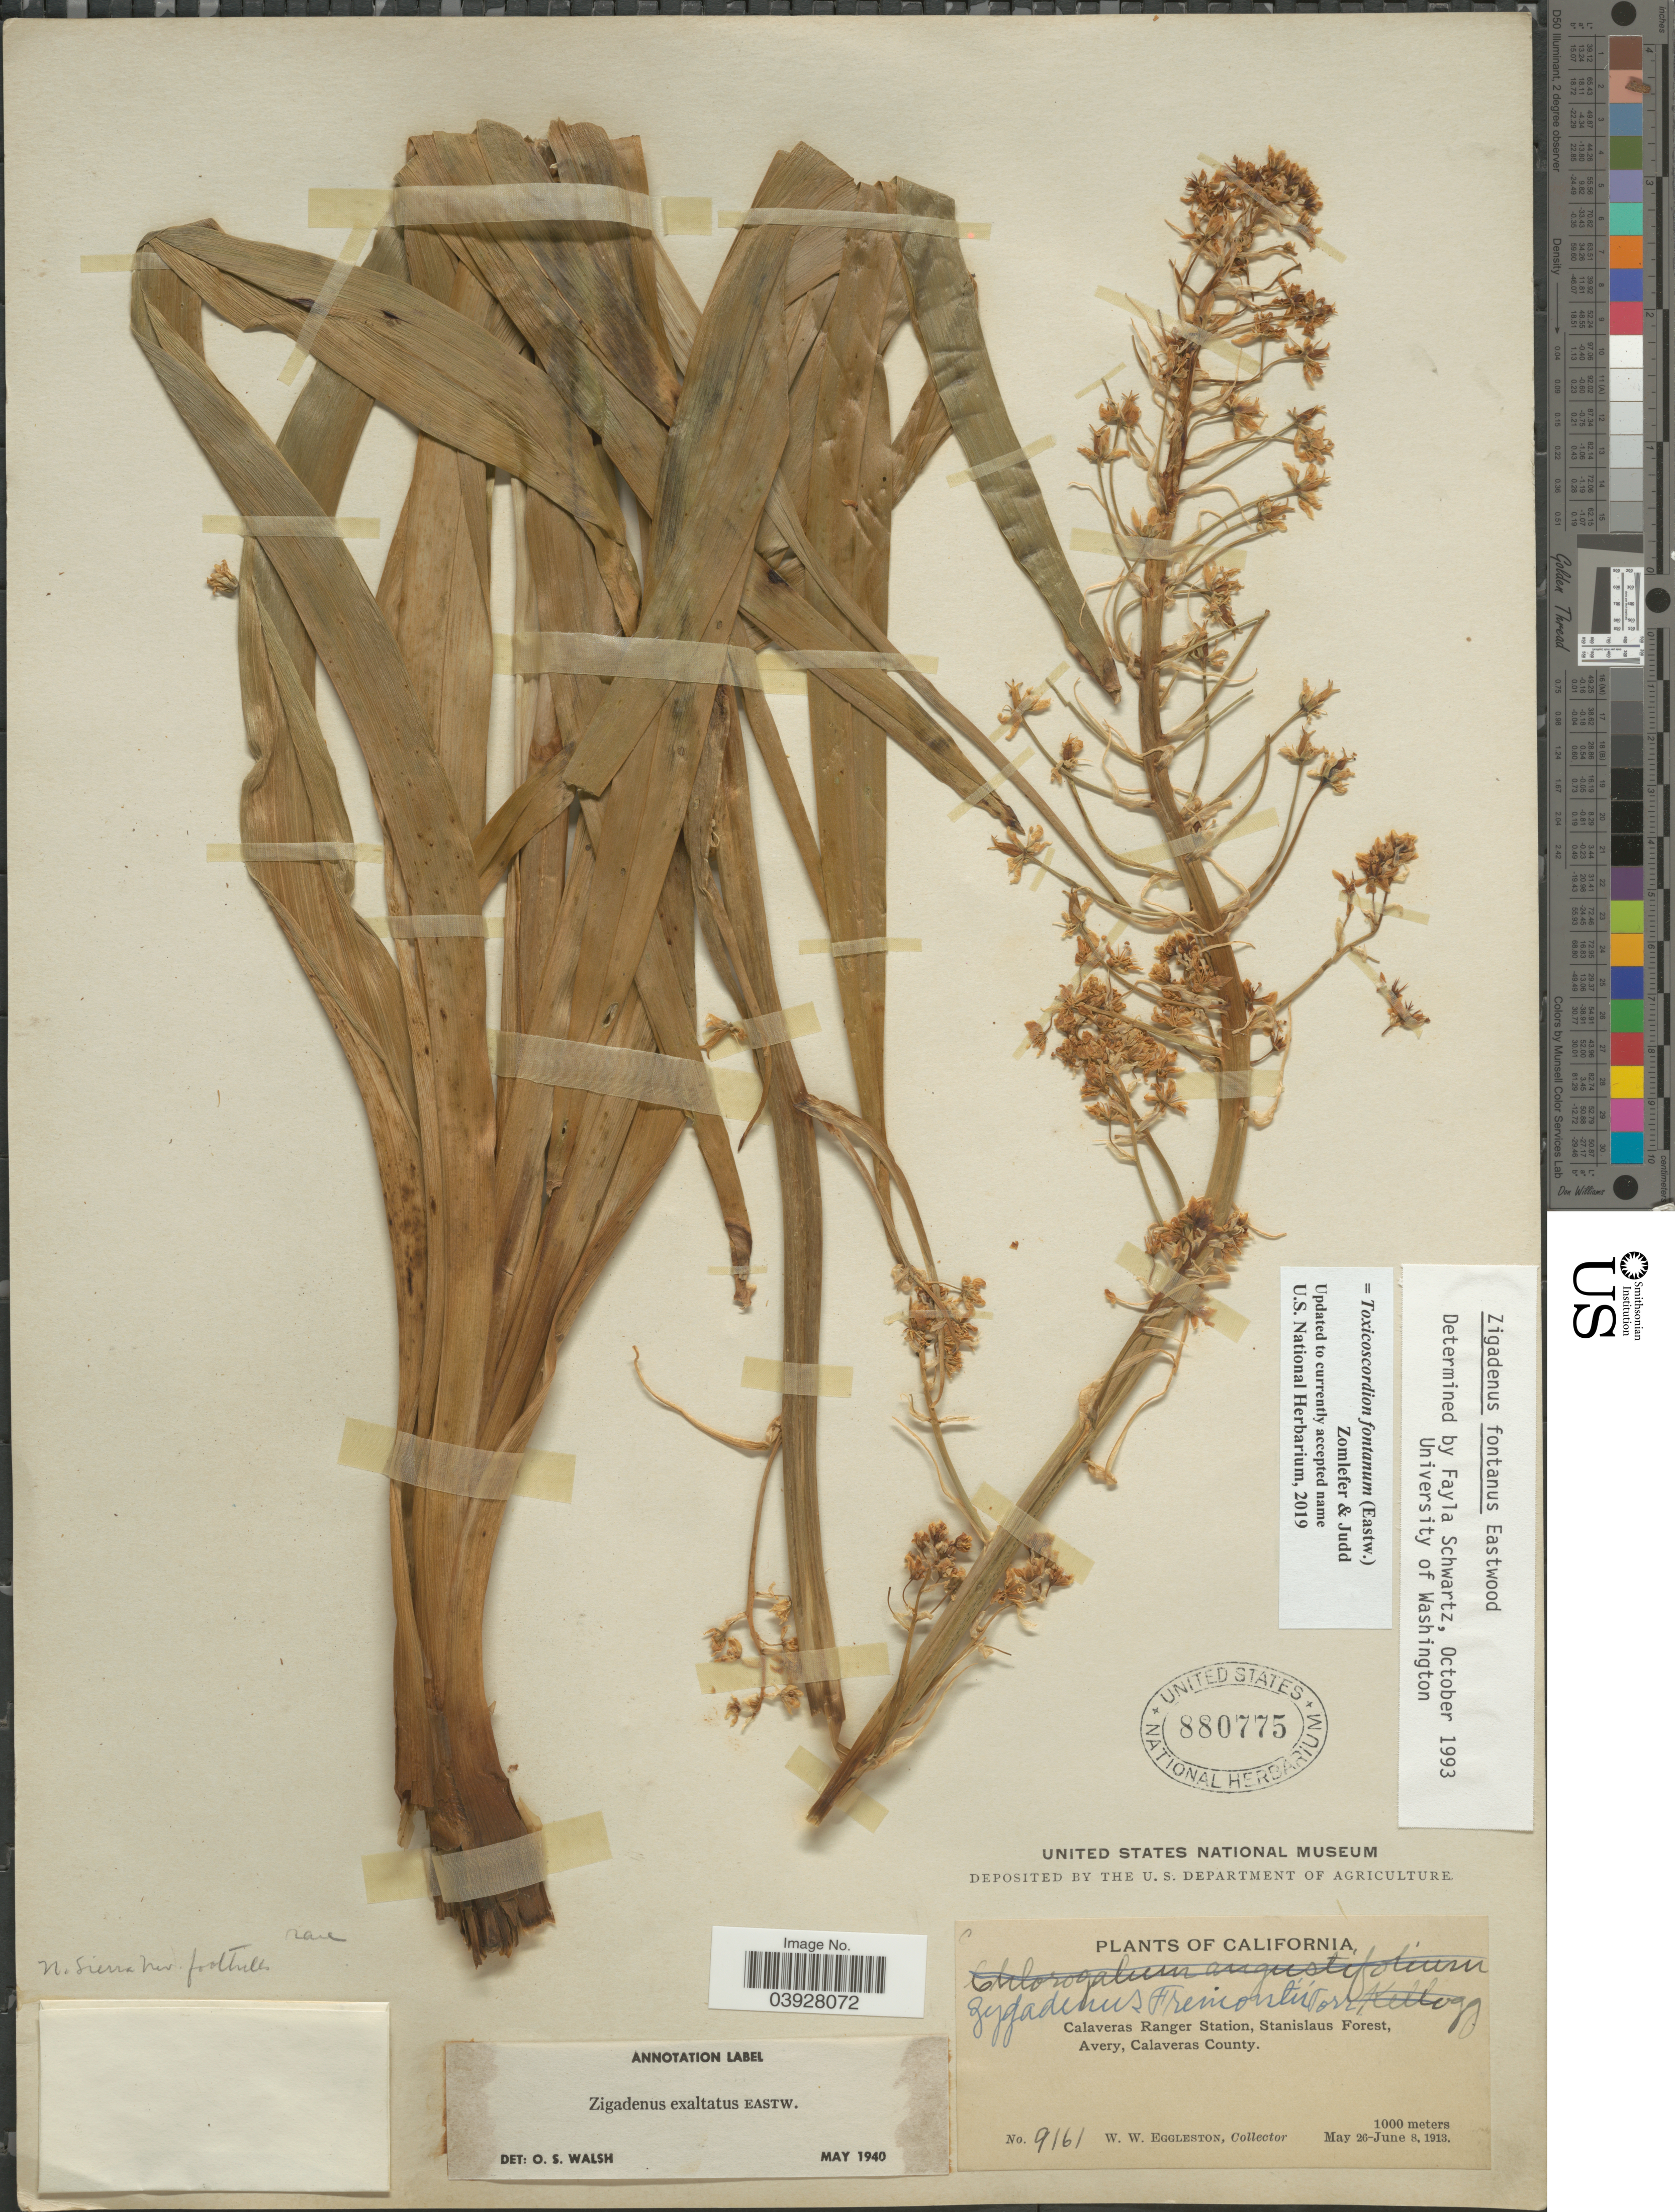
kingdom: Plantae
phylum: Tracheophyta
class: Liliopsida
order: Liliales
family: Melanthiaceae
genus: Toxicoscordion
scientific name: Toxicoscordion fontanum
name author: (Eastw.) Zomlefer & Judd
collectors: W. W. Eggleston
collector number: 9161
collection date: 1913-05-26/1913-06-08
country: United States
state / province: California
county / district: Calaveras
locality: Calaveras Ranger Station, Stanislaus Forest, Avery, Calaveras County. N. Sierra Nev. foothills.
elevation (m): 1000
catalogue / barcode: US 880775